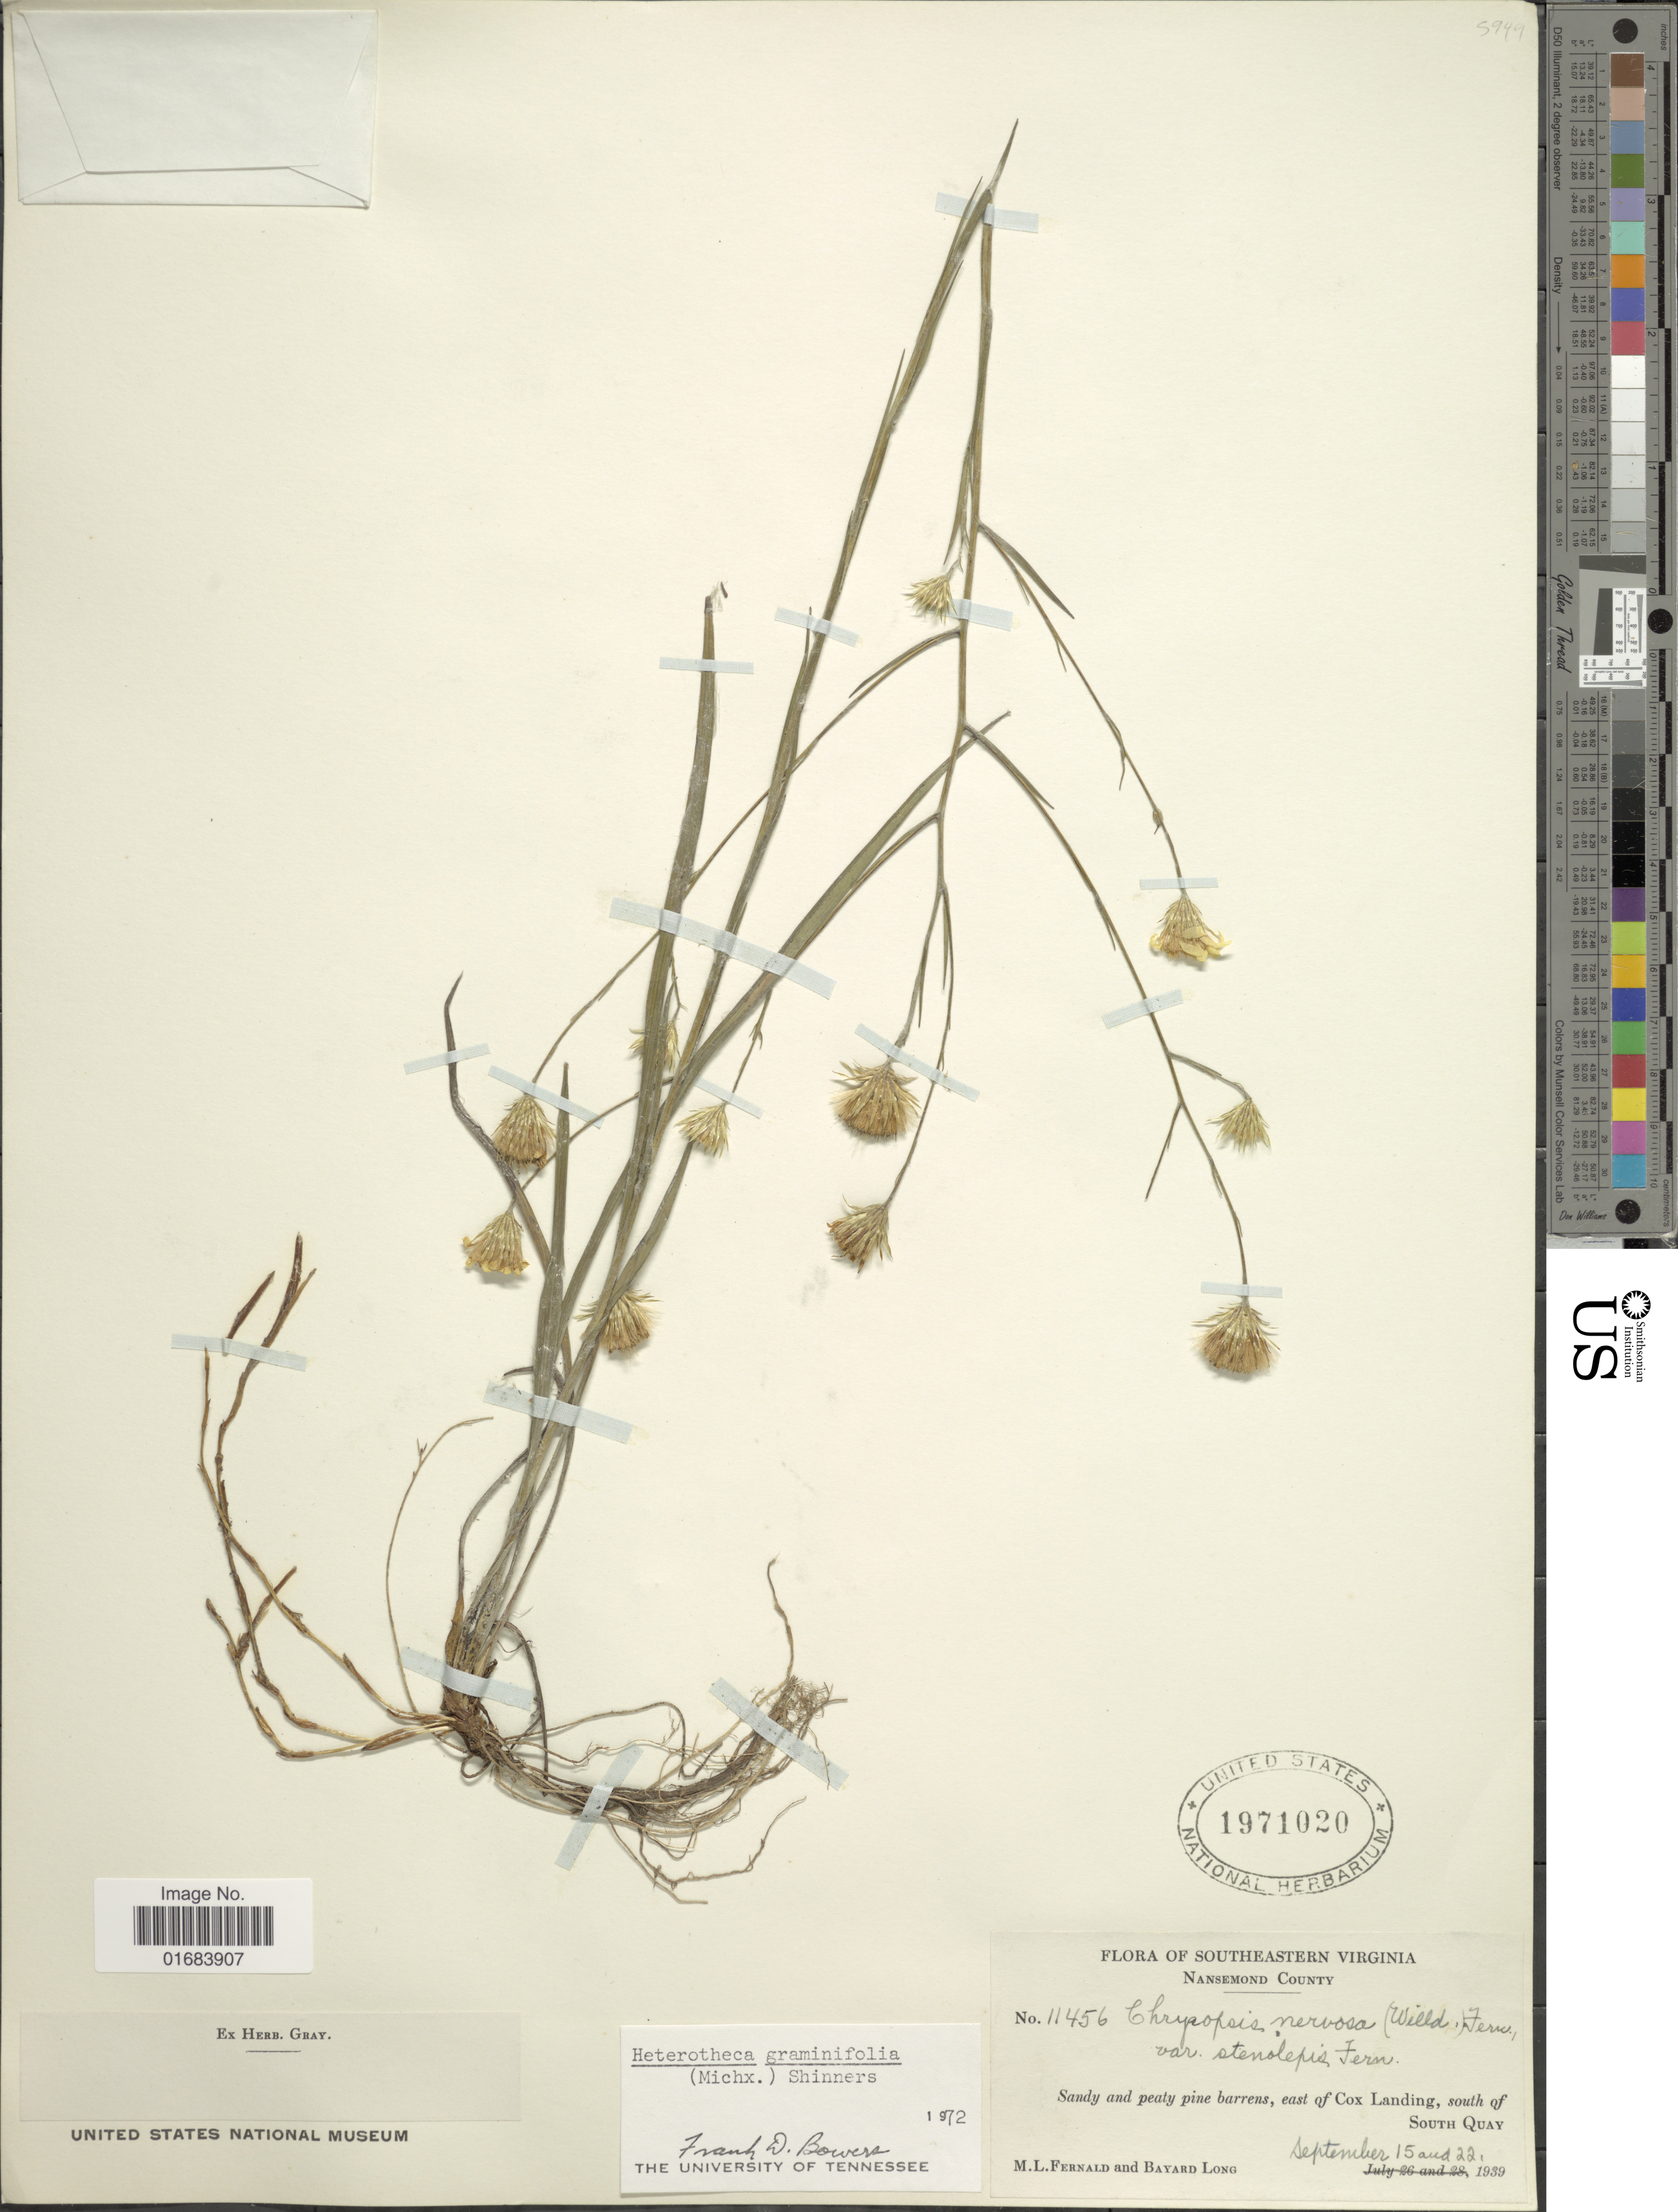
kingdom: Plantae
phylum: Tracheophyta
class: Magnoliopsida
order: Asterales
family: Asteraceae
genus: Pityopsis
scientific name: Pityopsis graminifolia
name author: (Michx.) Nutt.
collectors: M. L. Fernald & B. Long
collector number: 11456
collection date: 1939-09-15/1939-09-22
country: United States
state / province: Virginia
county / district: City of Suffolk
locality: Southeastern Virginia, Nansemond County, east of Cox Landing, south of South Quay.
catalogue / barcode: US 1971020